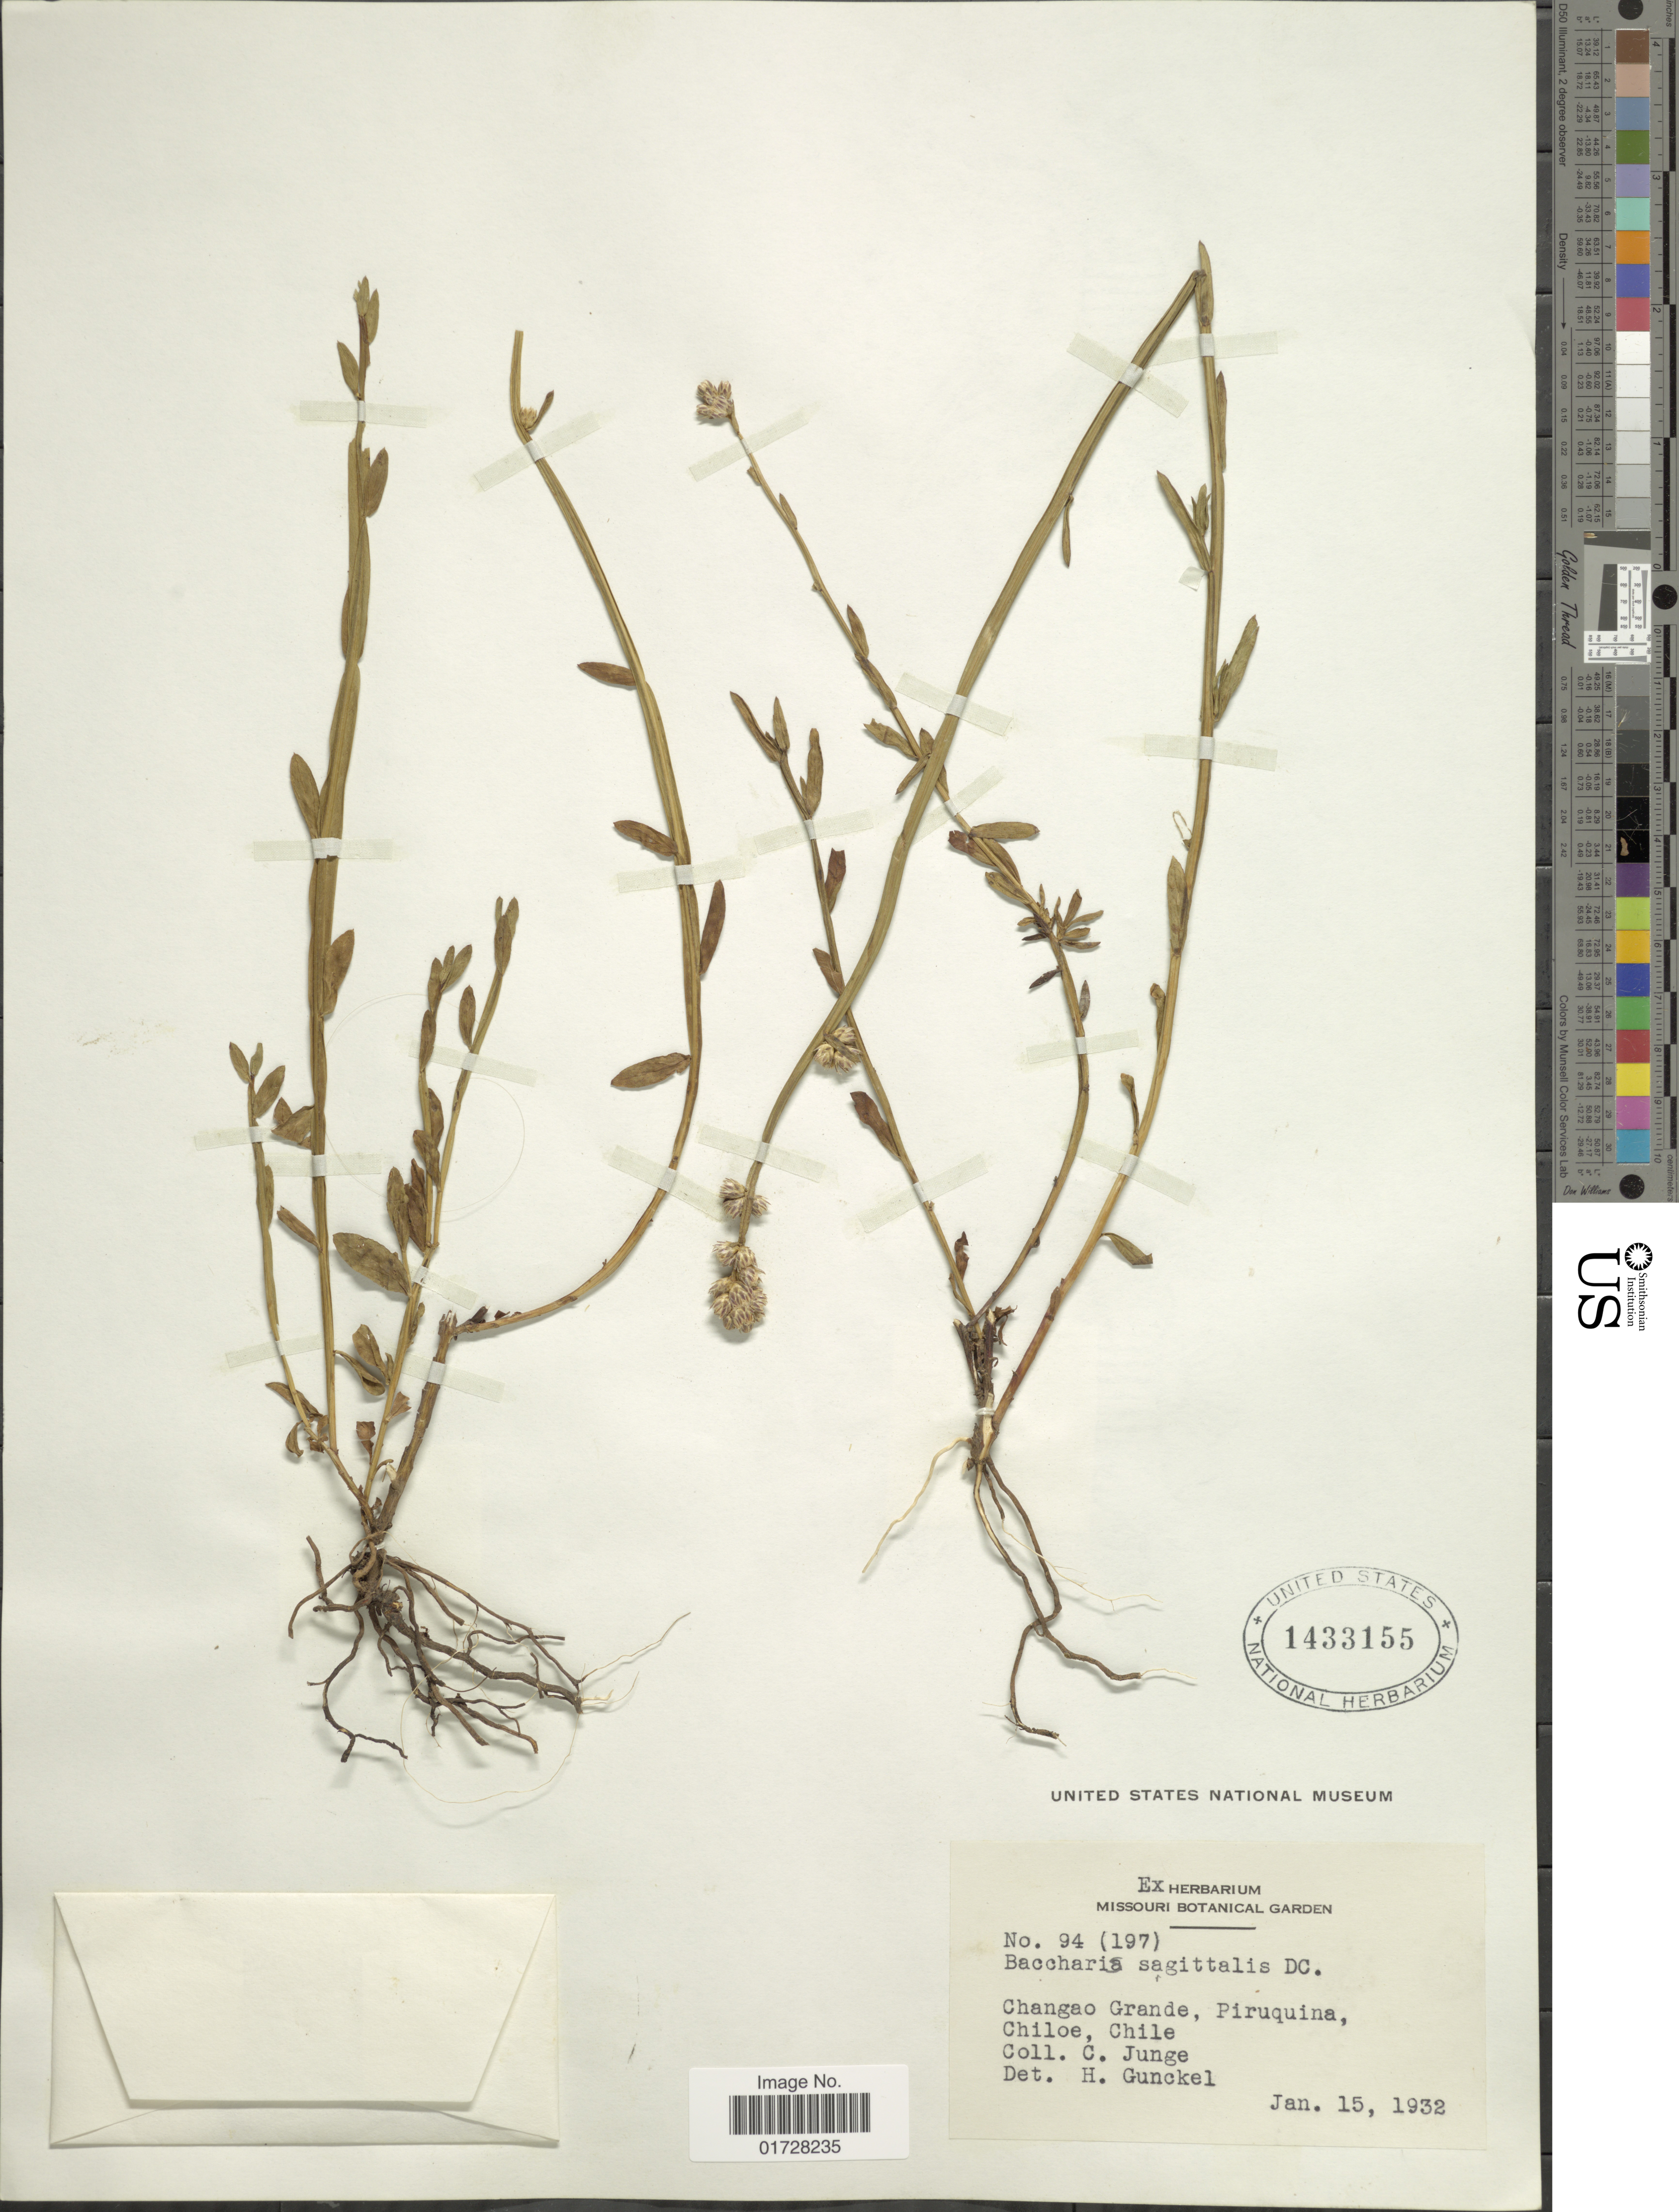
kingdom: Plantae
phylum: Tracheophyta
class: Magnoliopsida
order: Asterales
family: Asteraceae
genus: Baccharis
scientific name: Baccharis sagittalis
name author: (Less.) DC.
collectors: C. Junge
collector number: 94/197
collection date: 1932-01-15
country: Chile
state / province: Arica y Parinacota (XV)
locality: Changao Grande, Piruquina, Chiloe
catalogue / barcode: US 1433155